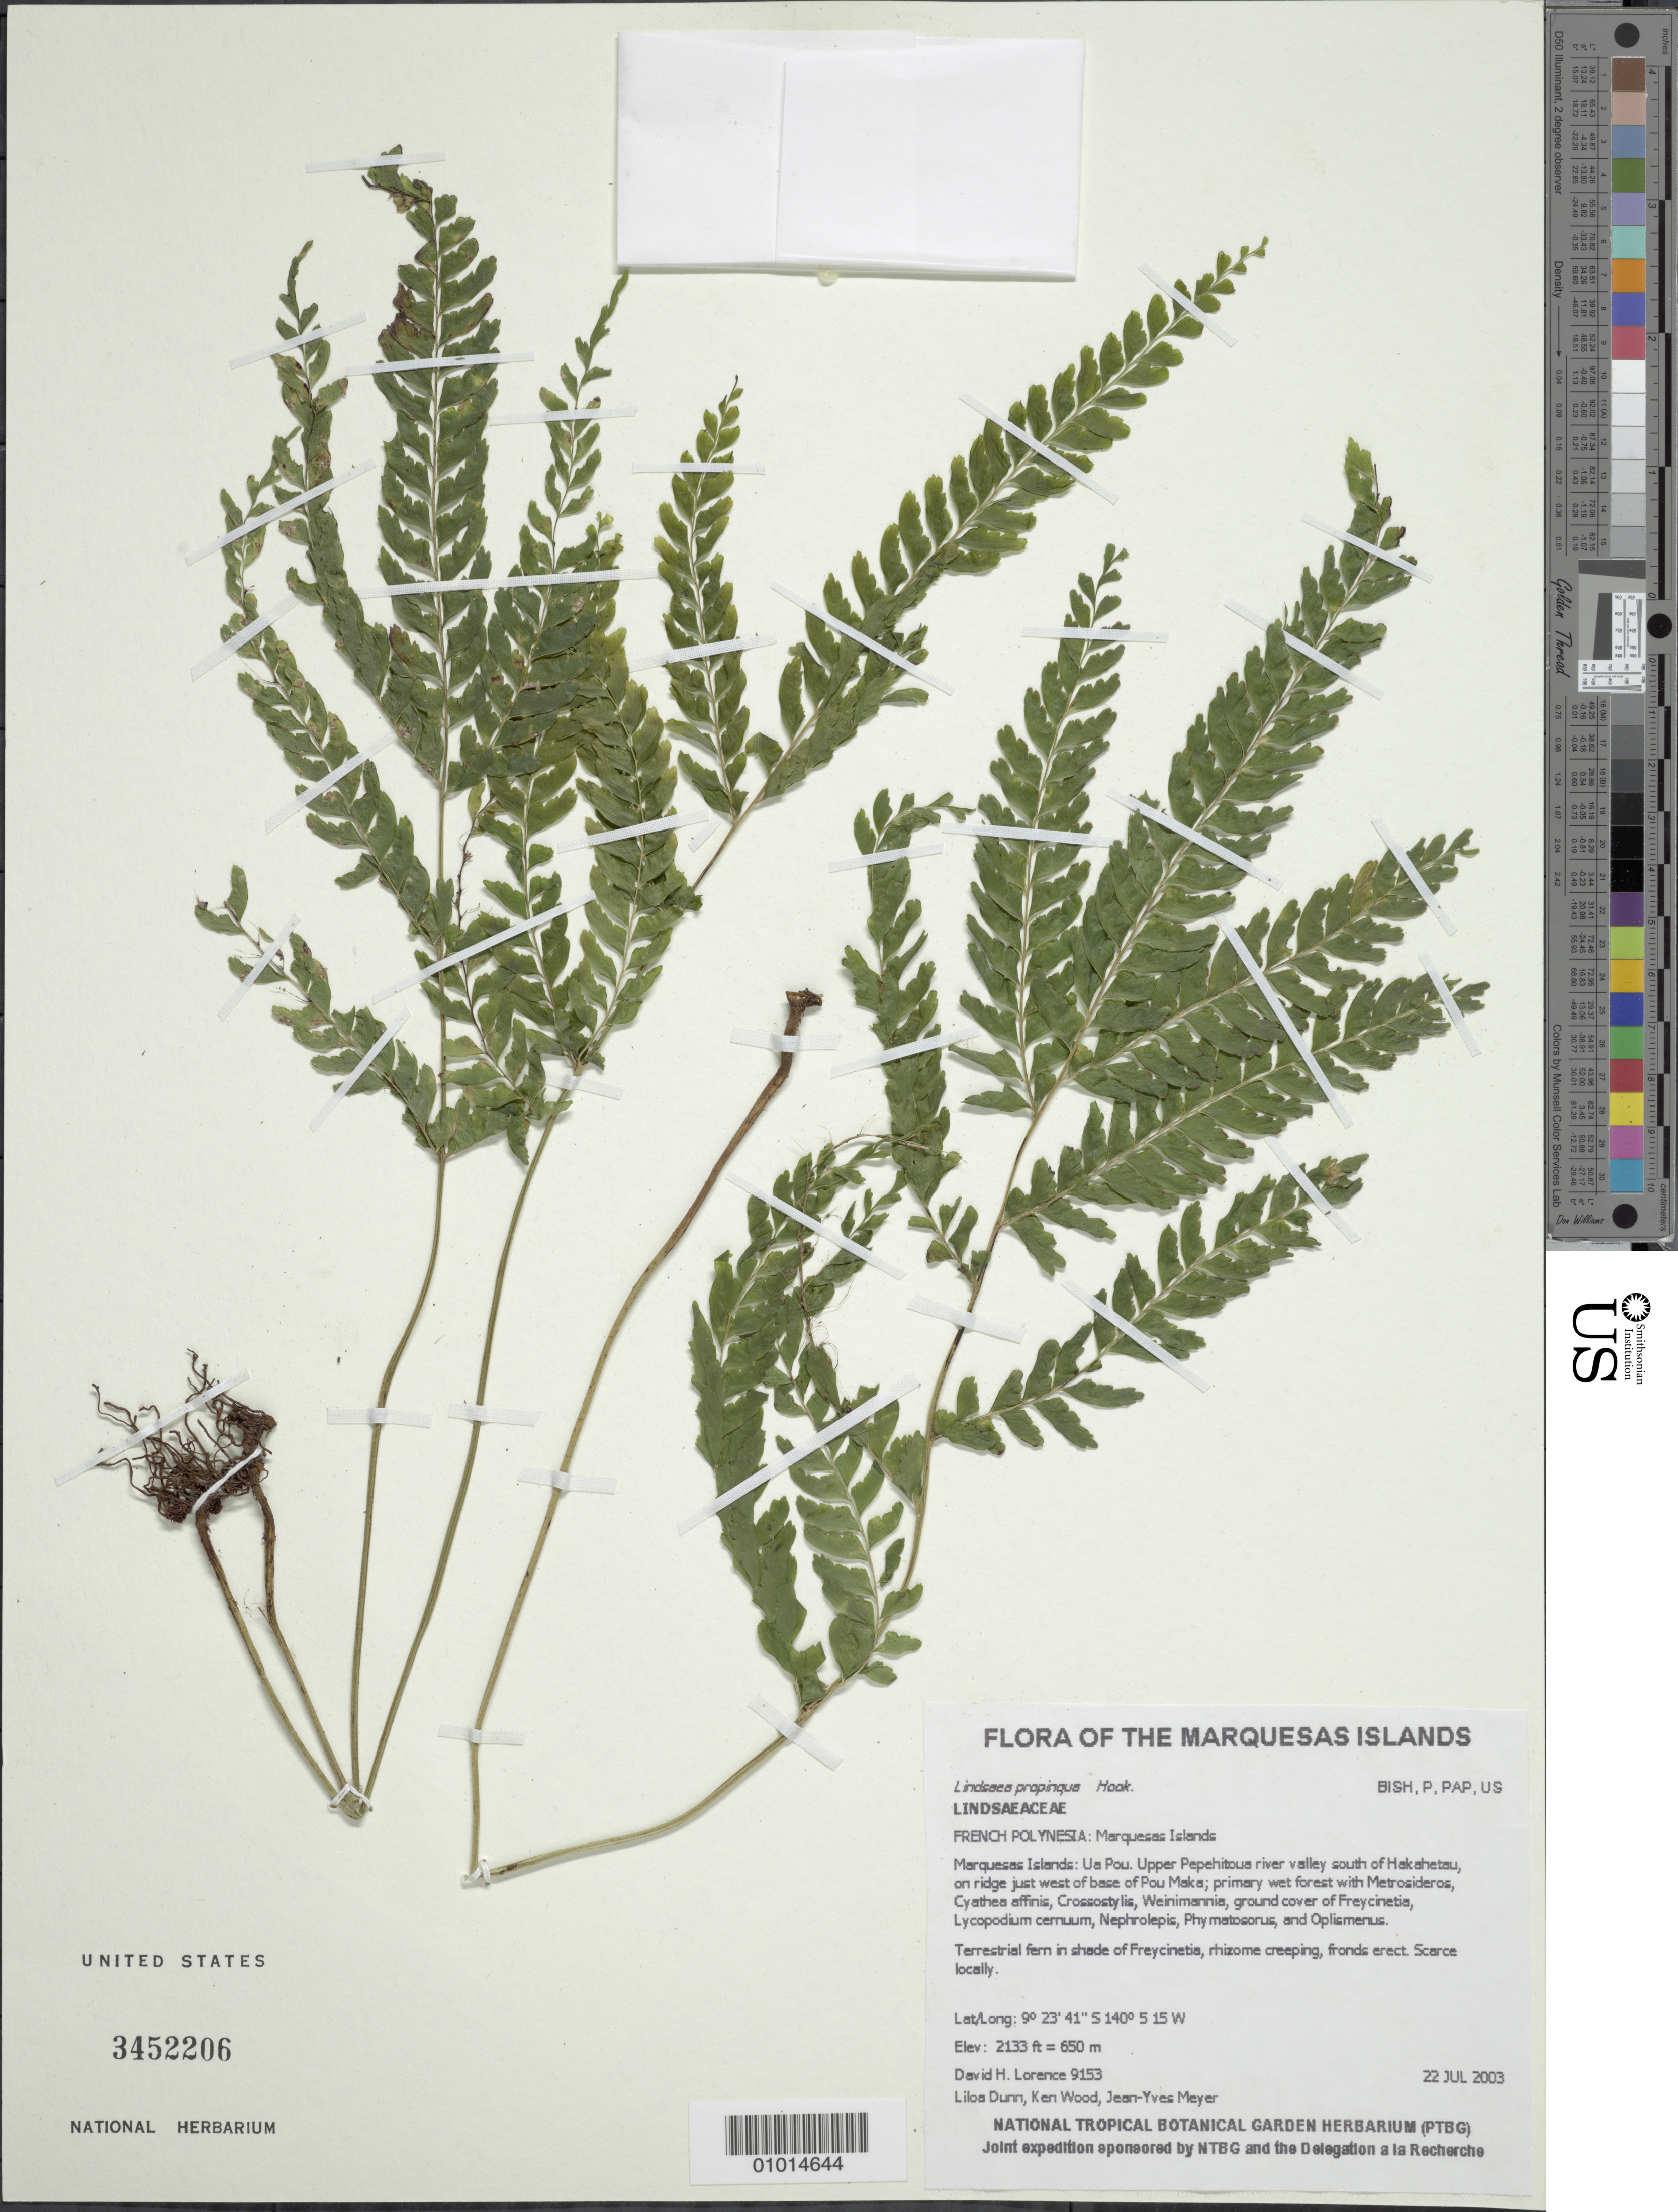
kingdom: Plantae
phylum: Tracheophyta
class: Polypodiopsida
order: Polypodiales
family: Lindsaeaceae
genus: Lindsaea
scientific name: Lindsaea propinqua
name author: Hook.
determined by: Lorence, David H., (PTBG), National Tropical Botanical Garden (UNITED STATES)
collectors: D. Lorence, L. Dunn, K. R. Wood & J.-Y. Meyer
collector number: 9153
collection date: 2003-07-22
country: French Polynesia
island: Ua Pou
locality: Upper Pepehitoua river valley south of Hakahetau, on ridge just west of base of Pou Maka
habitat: In shade of Freycinetia; primary wet forest; scarce locally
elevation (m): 650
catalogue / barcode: US 3452206